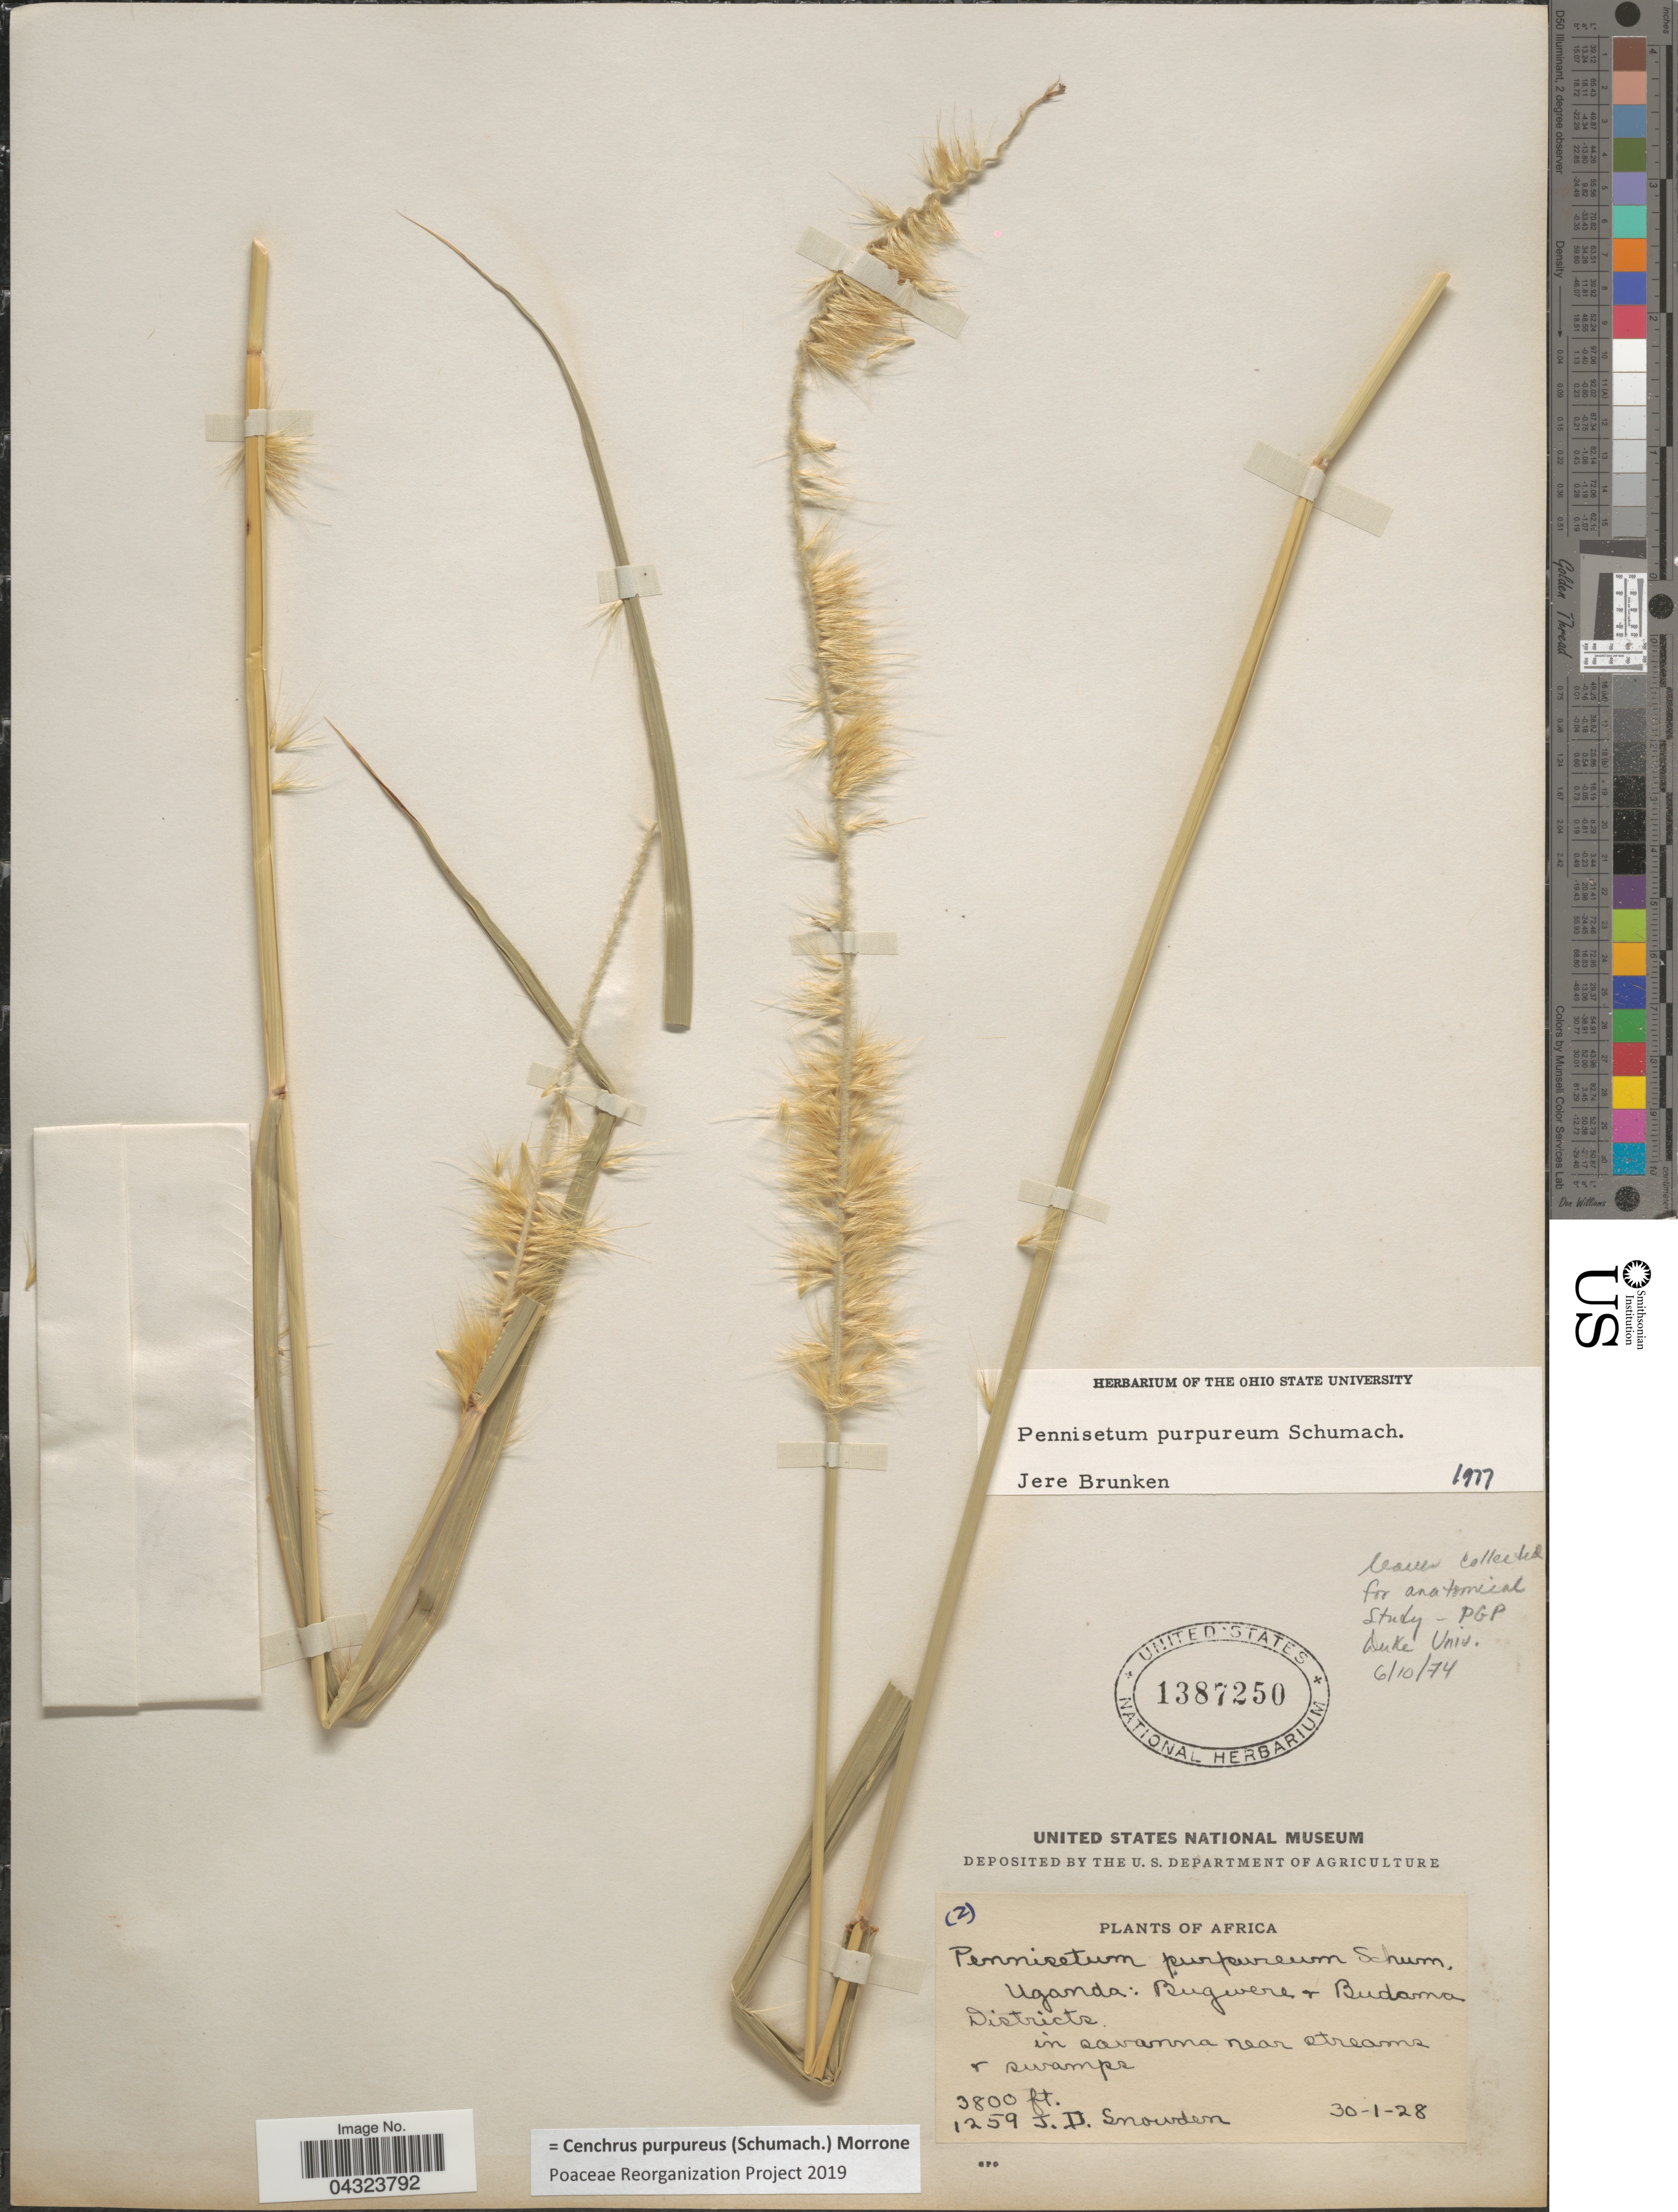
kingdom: Plantae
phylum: Tracheophyta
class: Liliopsida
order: Poales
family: Poaceae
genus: Cenchrus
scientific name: Cenchrus purpureus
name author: (Schumach.) Morrone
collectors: J. Snowden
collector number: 1259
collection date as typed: Transcribed d/m/y: 30/1/28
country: Uganda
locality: Bugwere & Budama Districts.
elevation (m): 1158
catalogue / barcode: US 1387250